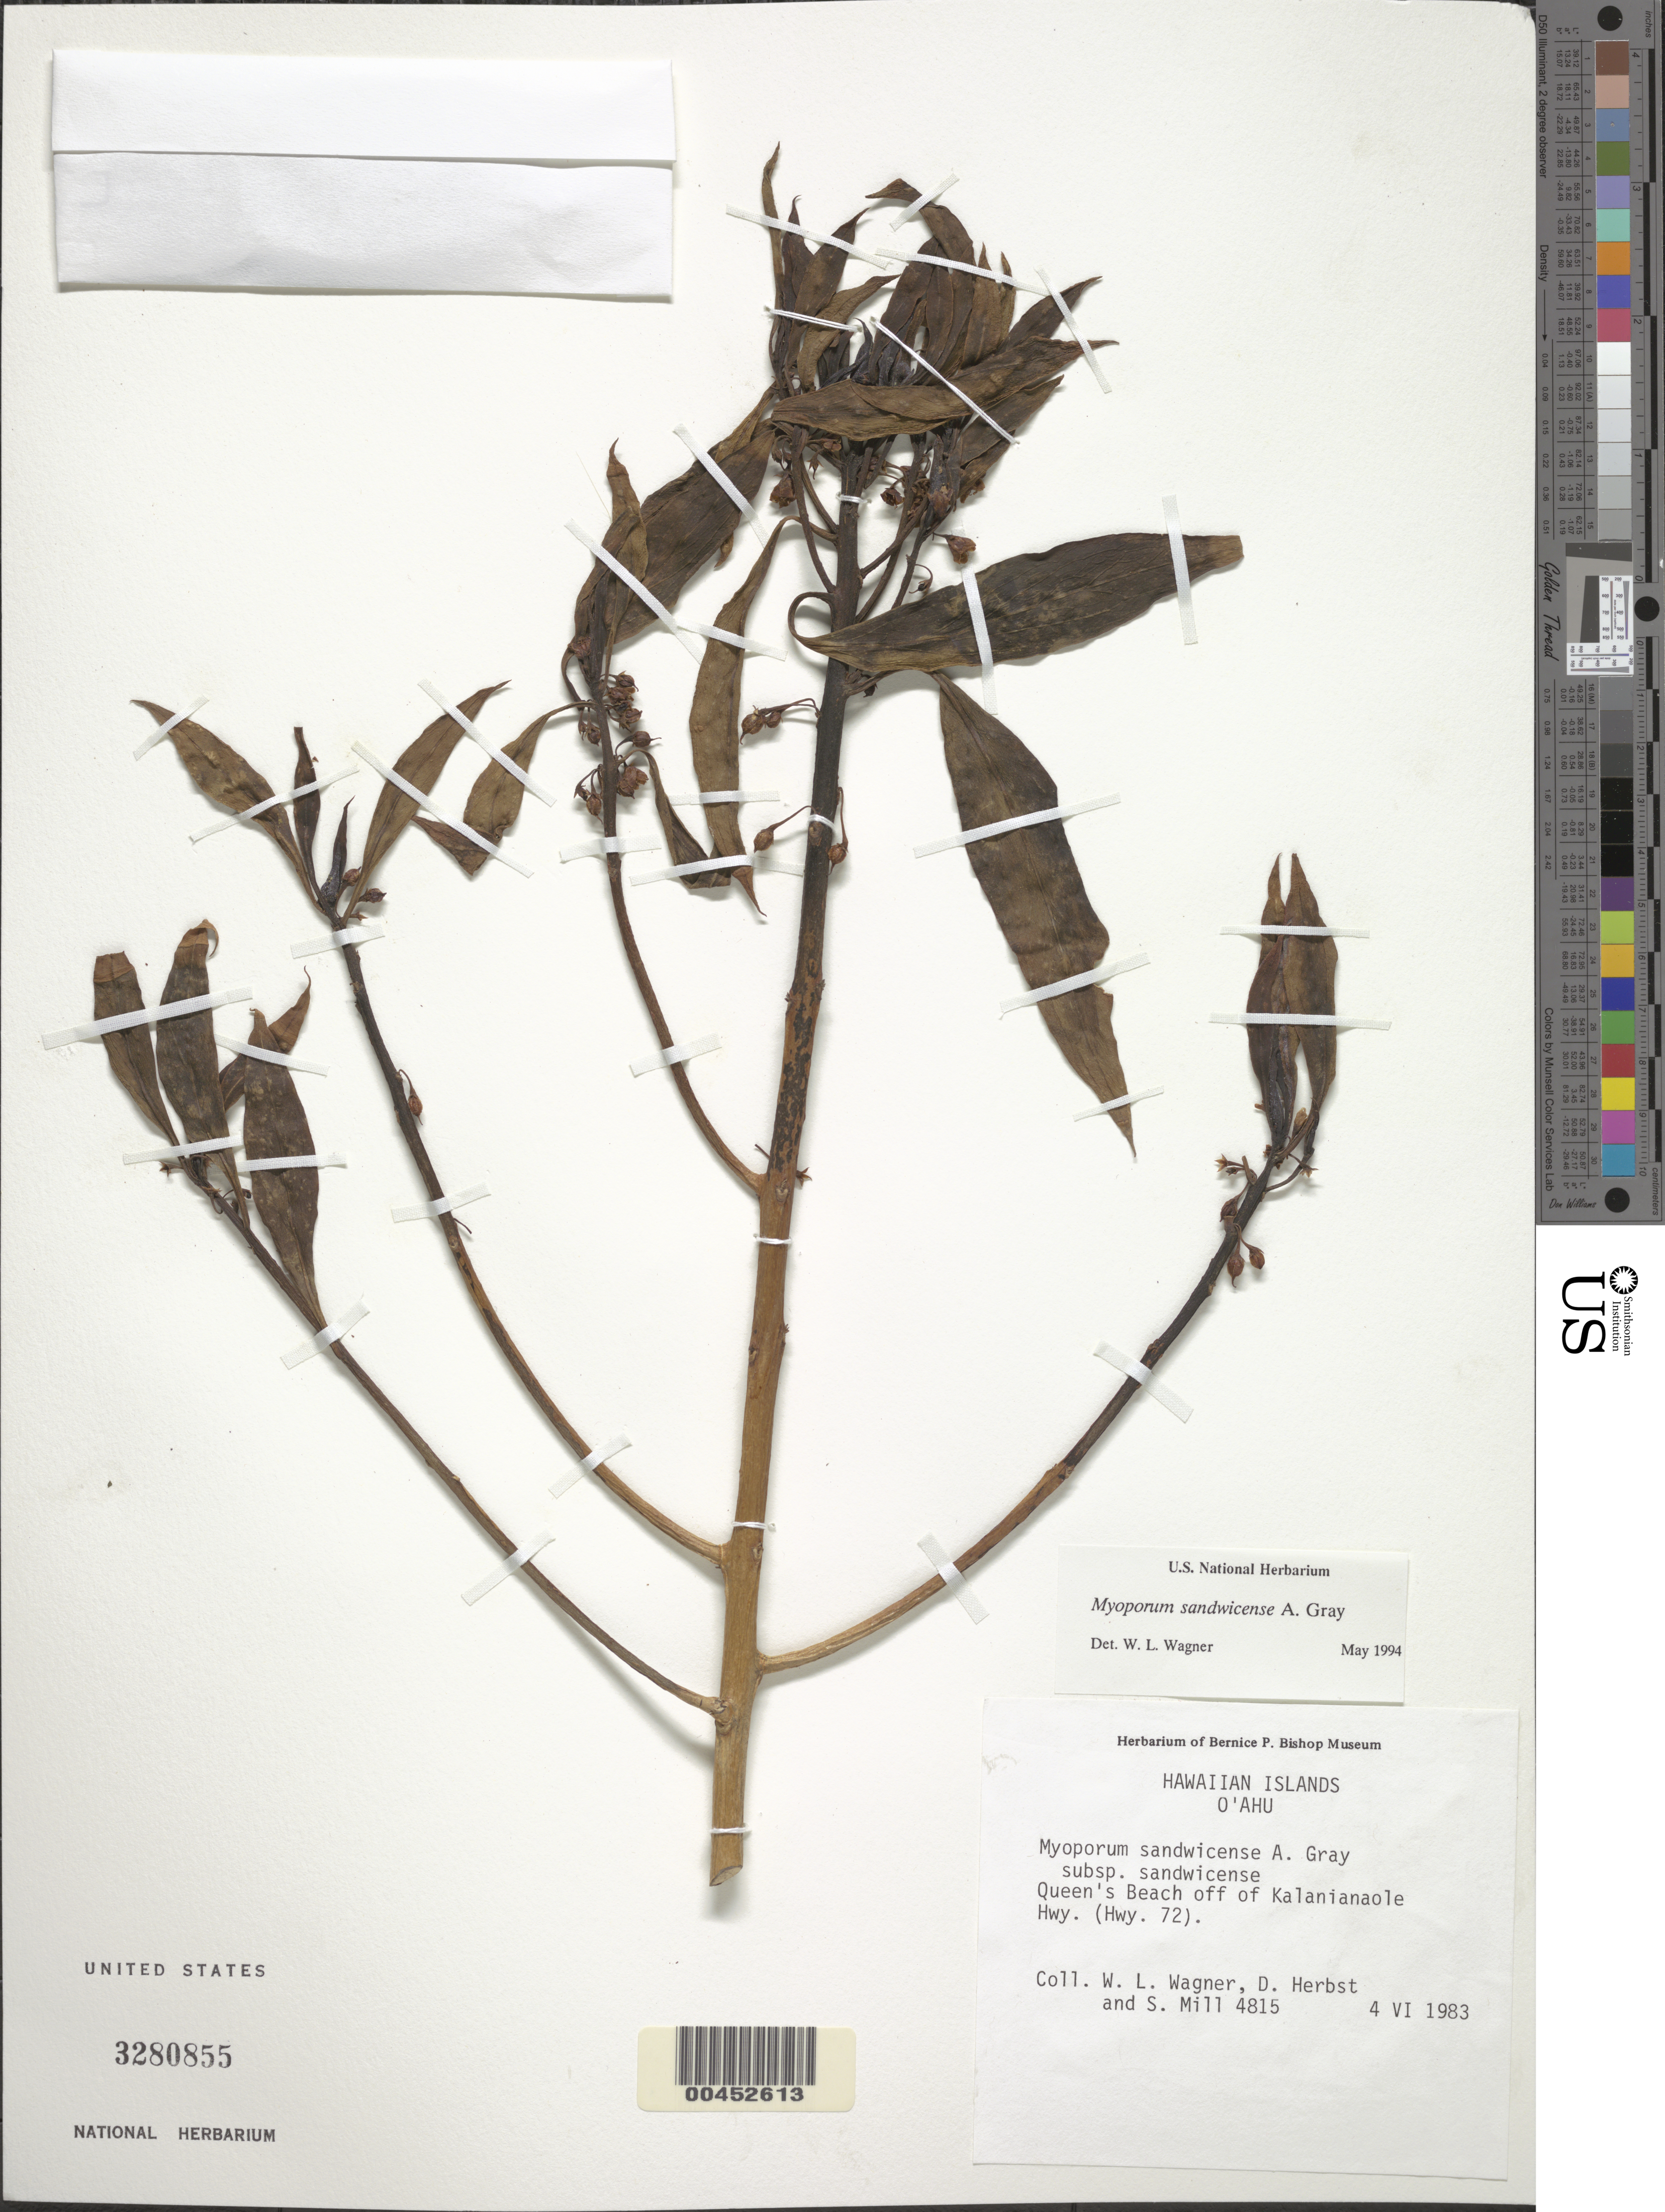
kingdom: Plantae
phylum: Tracheophyta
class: Magnoliopsida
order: Lamiales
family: Scrophulariaceae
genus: Myoporum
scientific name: Myoporum sandwicense subsp. sandwicense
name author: A. Gray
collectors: W. L. Wagner, D. R. Herbst & S. W. Miller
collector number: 4815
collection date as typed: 4 Jun 1983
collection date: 1983-06-04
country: United States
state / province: Hawaii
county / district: Honolulu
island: Oahu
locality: Queen's Beach off of Kalaninaole Hwy. (Hwy 72).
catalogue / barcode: US 3280855